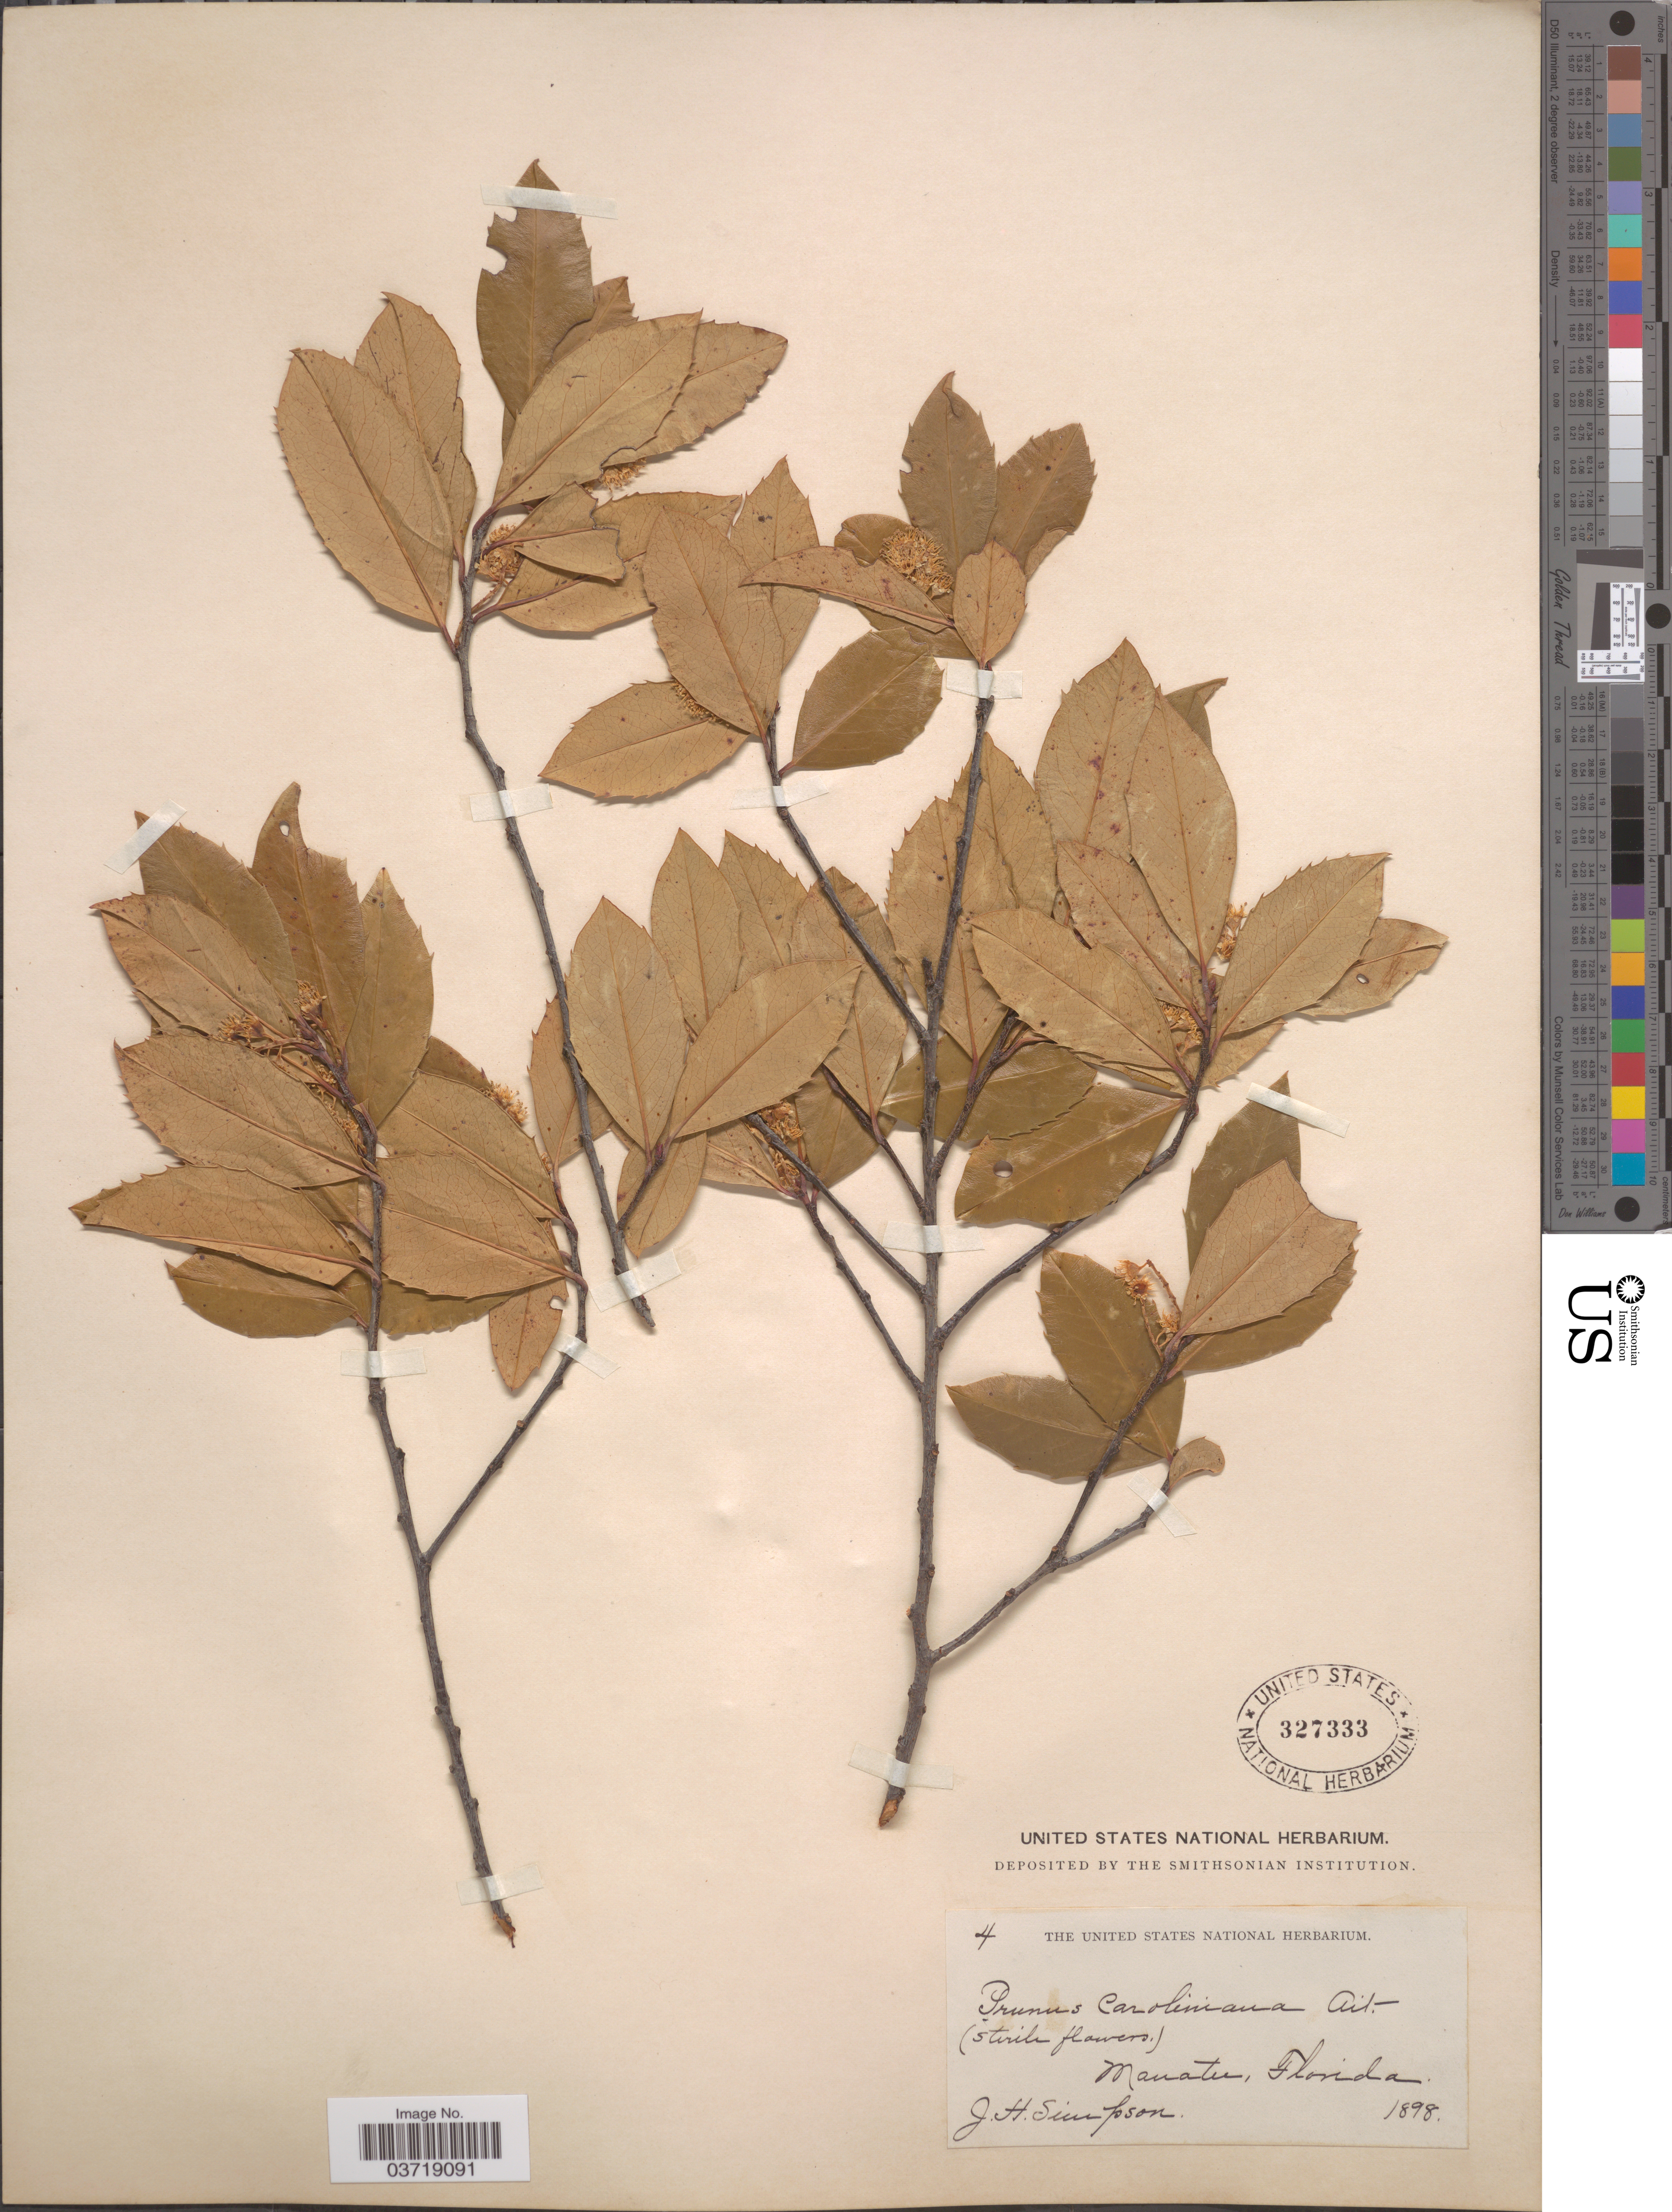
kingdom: Plantae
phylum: Tracheophyta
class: Magnoliopsida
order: Rosales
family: Rosaceae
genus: Prunus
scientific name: Prunus caroliniana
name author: (Mill.) Aiton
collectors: J. H. Simpson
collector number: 4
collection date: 1898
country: United States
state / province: Florida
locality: Manatee.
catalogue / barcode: US 327333